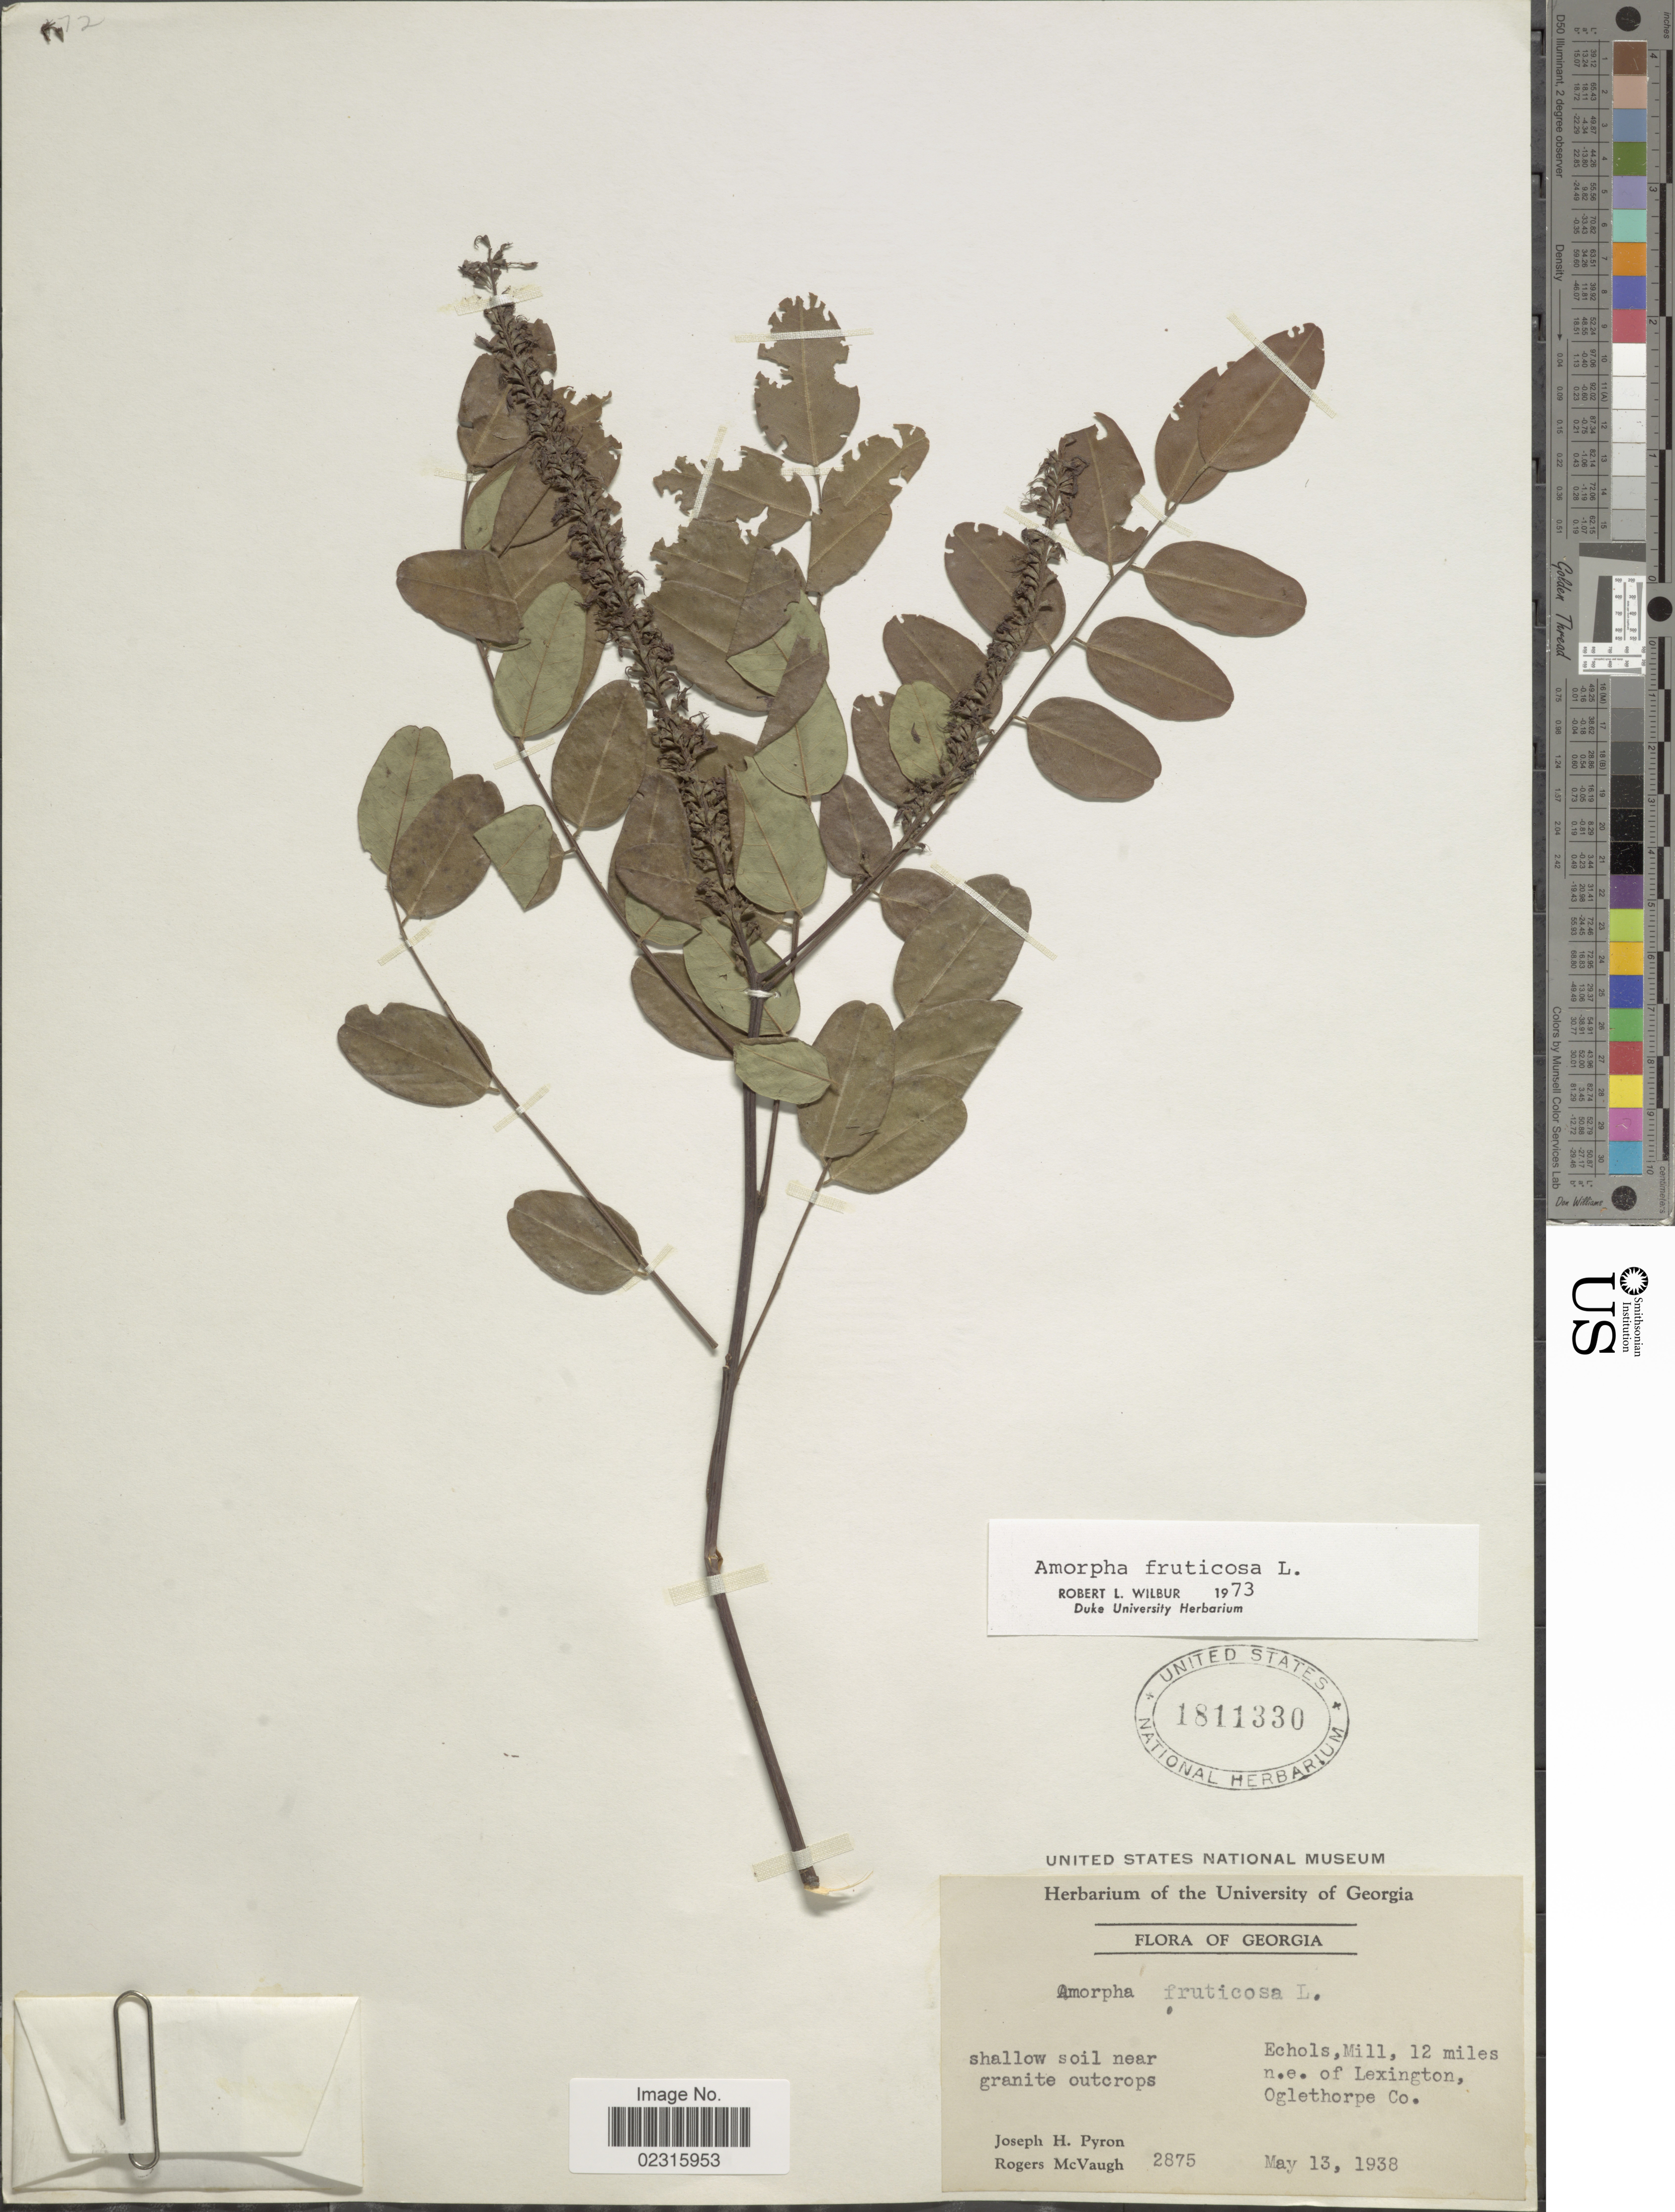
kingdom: Plantae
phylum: Tracheophyta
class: Magnoliopsida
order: Fabales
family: Fabaceae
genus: Amorpha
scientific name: Amorpha fruticosa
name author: L.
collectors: J. H. Pyron & R. McVaugh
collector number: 2875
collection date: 1938-05-13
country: United States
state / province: Georgia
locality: Echols, Mill, 12 miles n.e. of Lexington, Oglethorpe Co.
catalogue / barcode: US 1811330